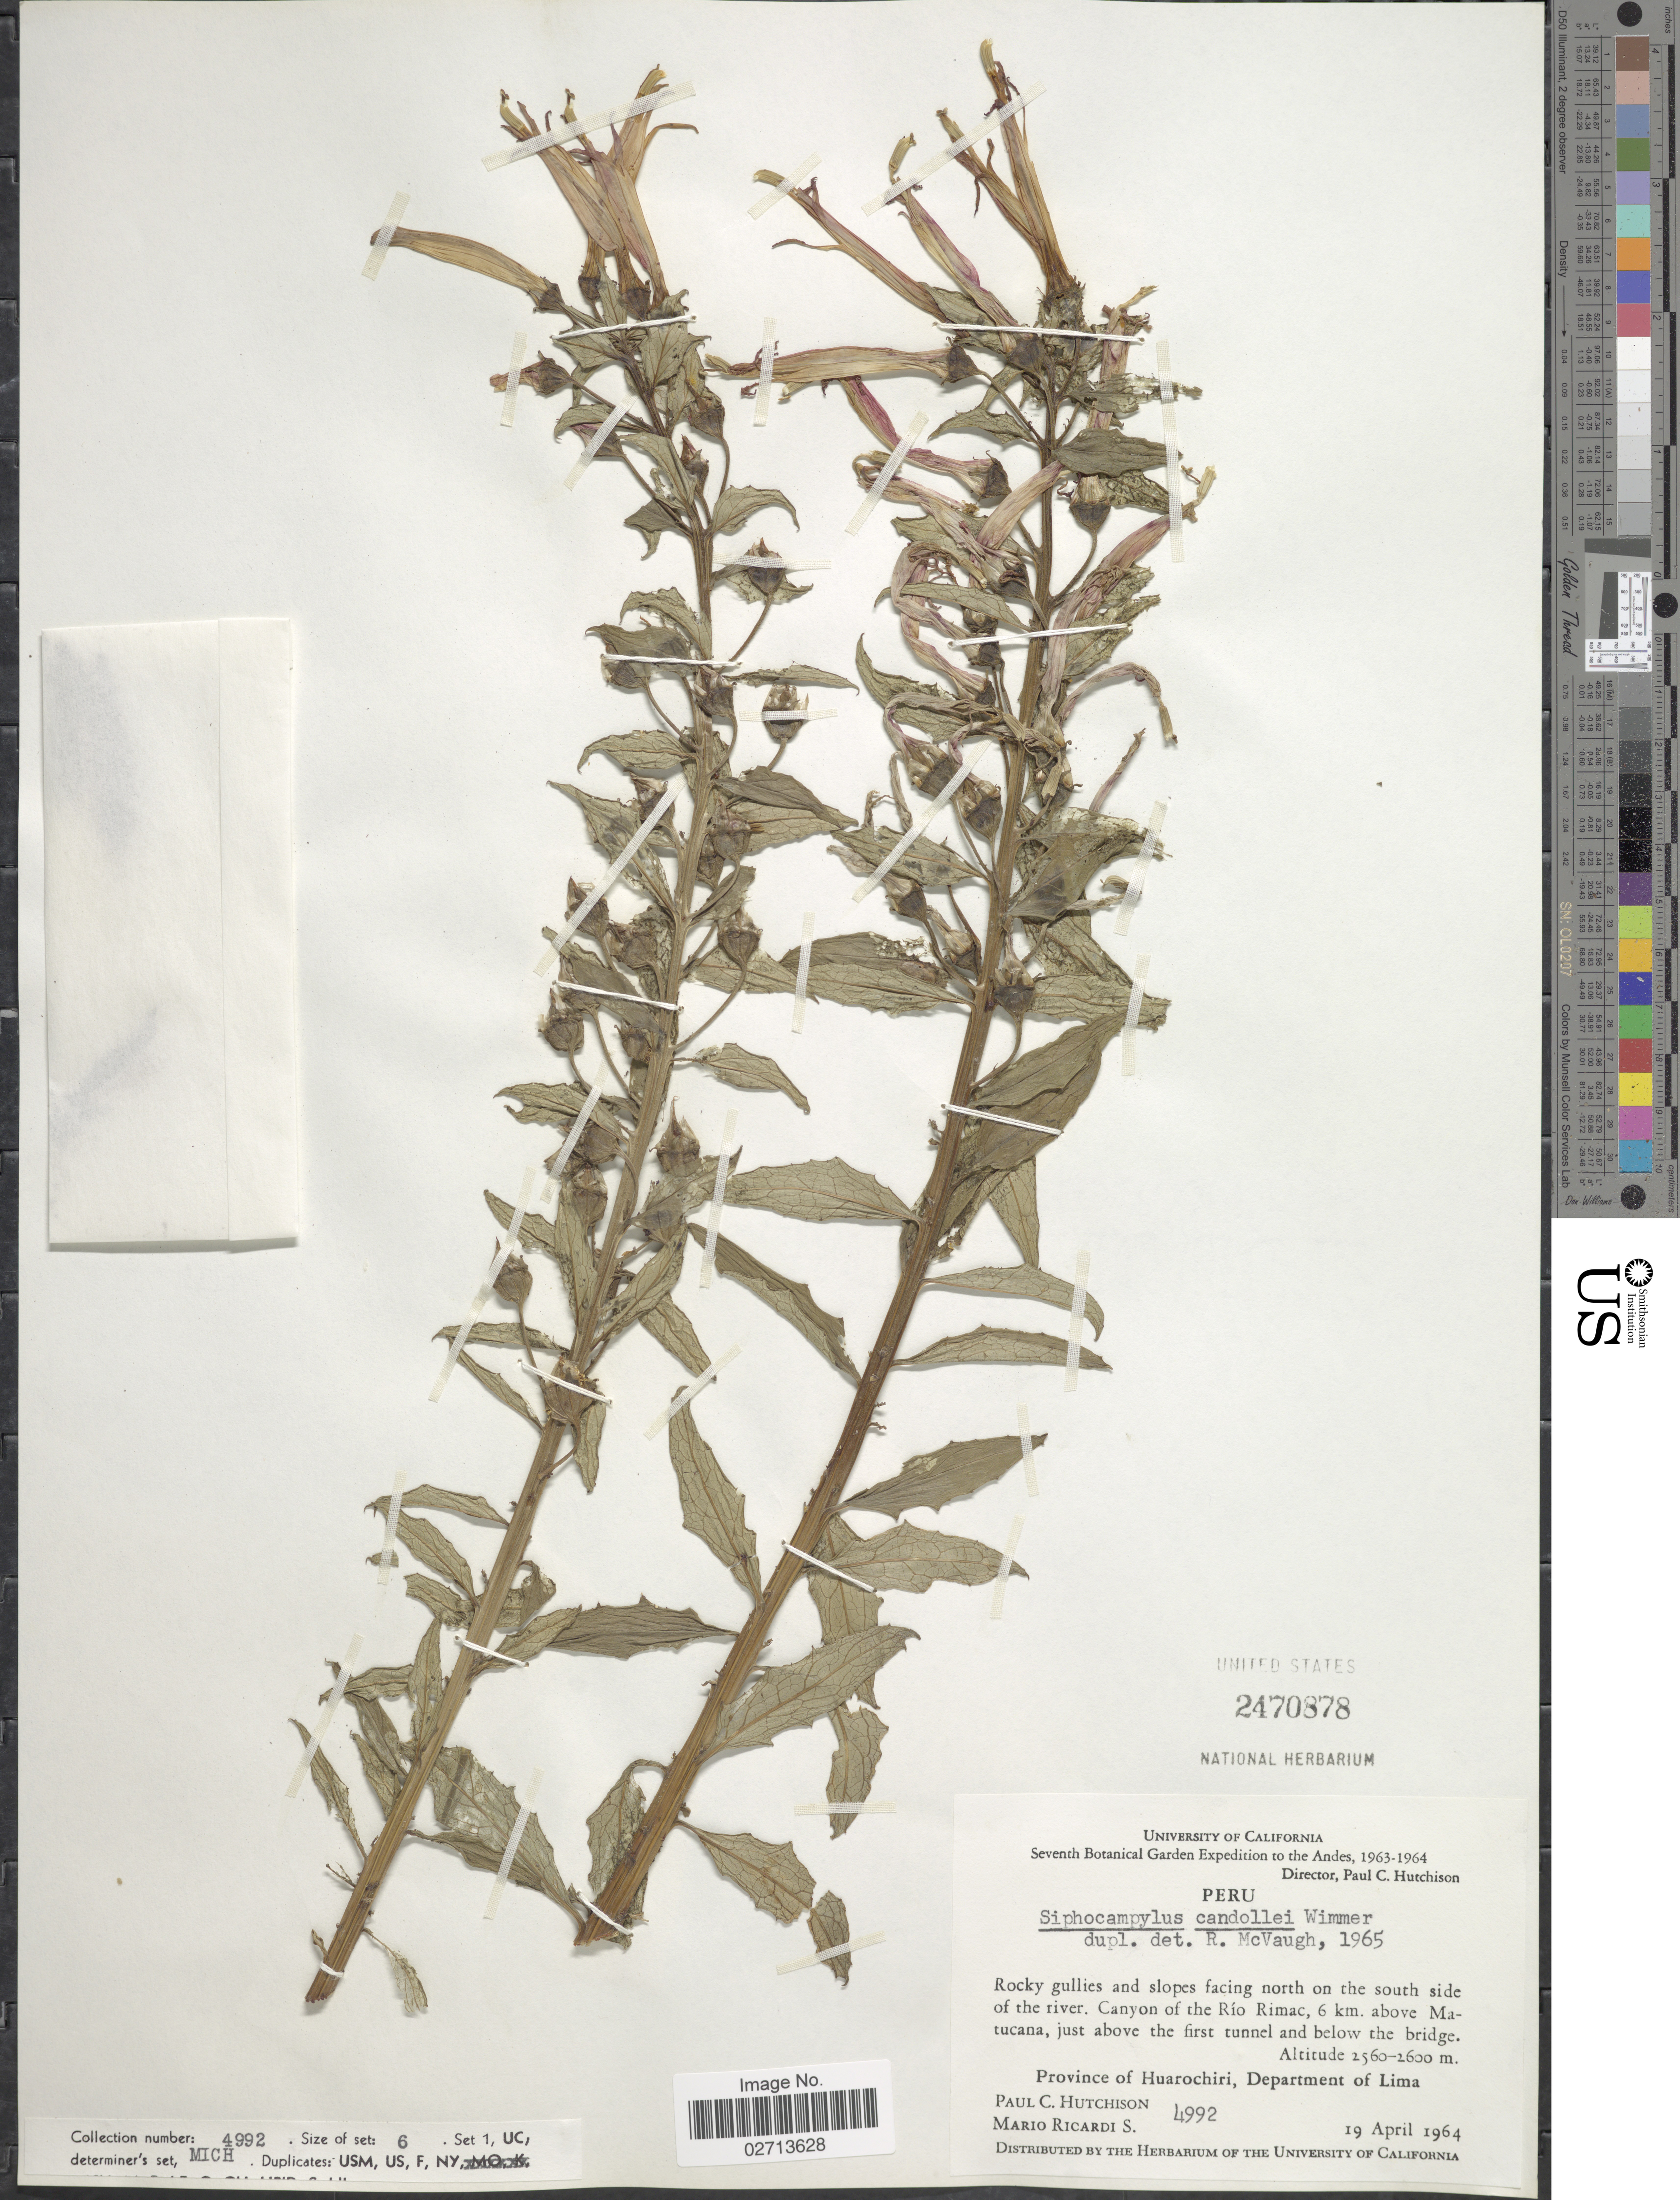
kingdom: Plantae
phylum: Tracheophyta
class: Magnoliopsida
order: Asterales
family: Campanulaceae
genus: Siphocampylus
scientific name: Siphocampylus candollei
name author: E. Wimm.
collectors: P. C. Hutchison & M. Ricardi S.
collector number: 4992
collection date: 1964-04-19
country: Peru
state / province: Lima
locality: Andes [unsure placement] Canyon of the Rio Rimac, 6 km above Matucana, just above the first tunnel and below the bridge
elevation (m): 2560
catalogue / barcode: US 2470878